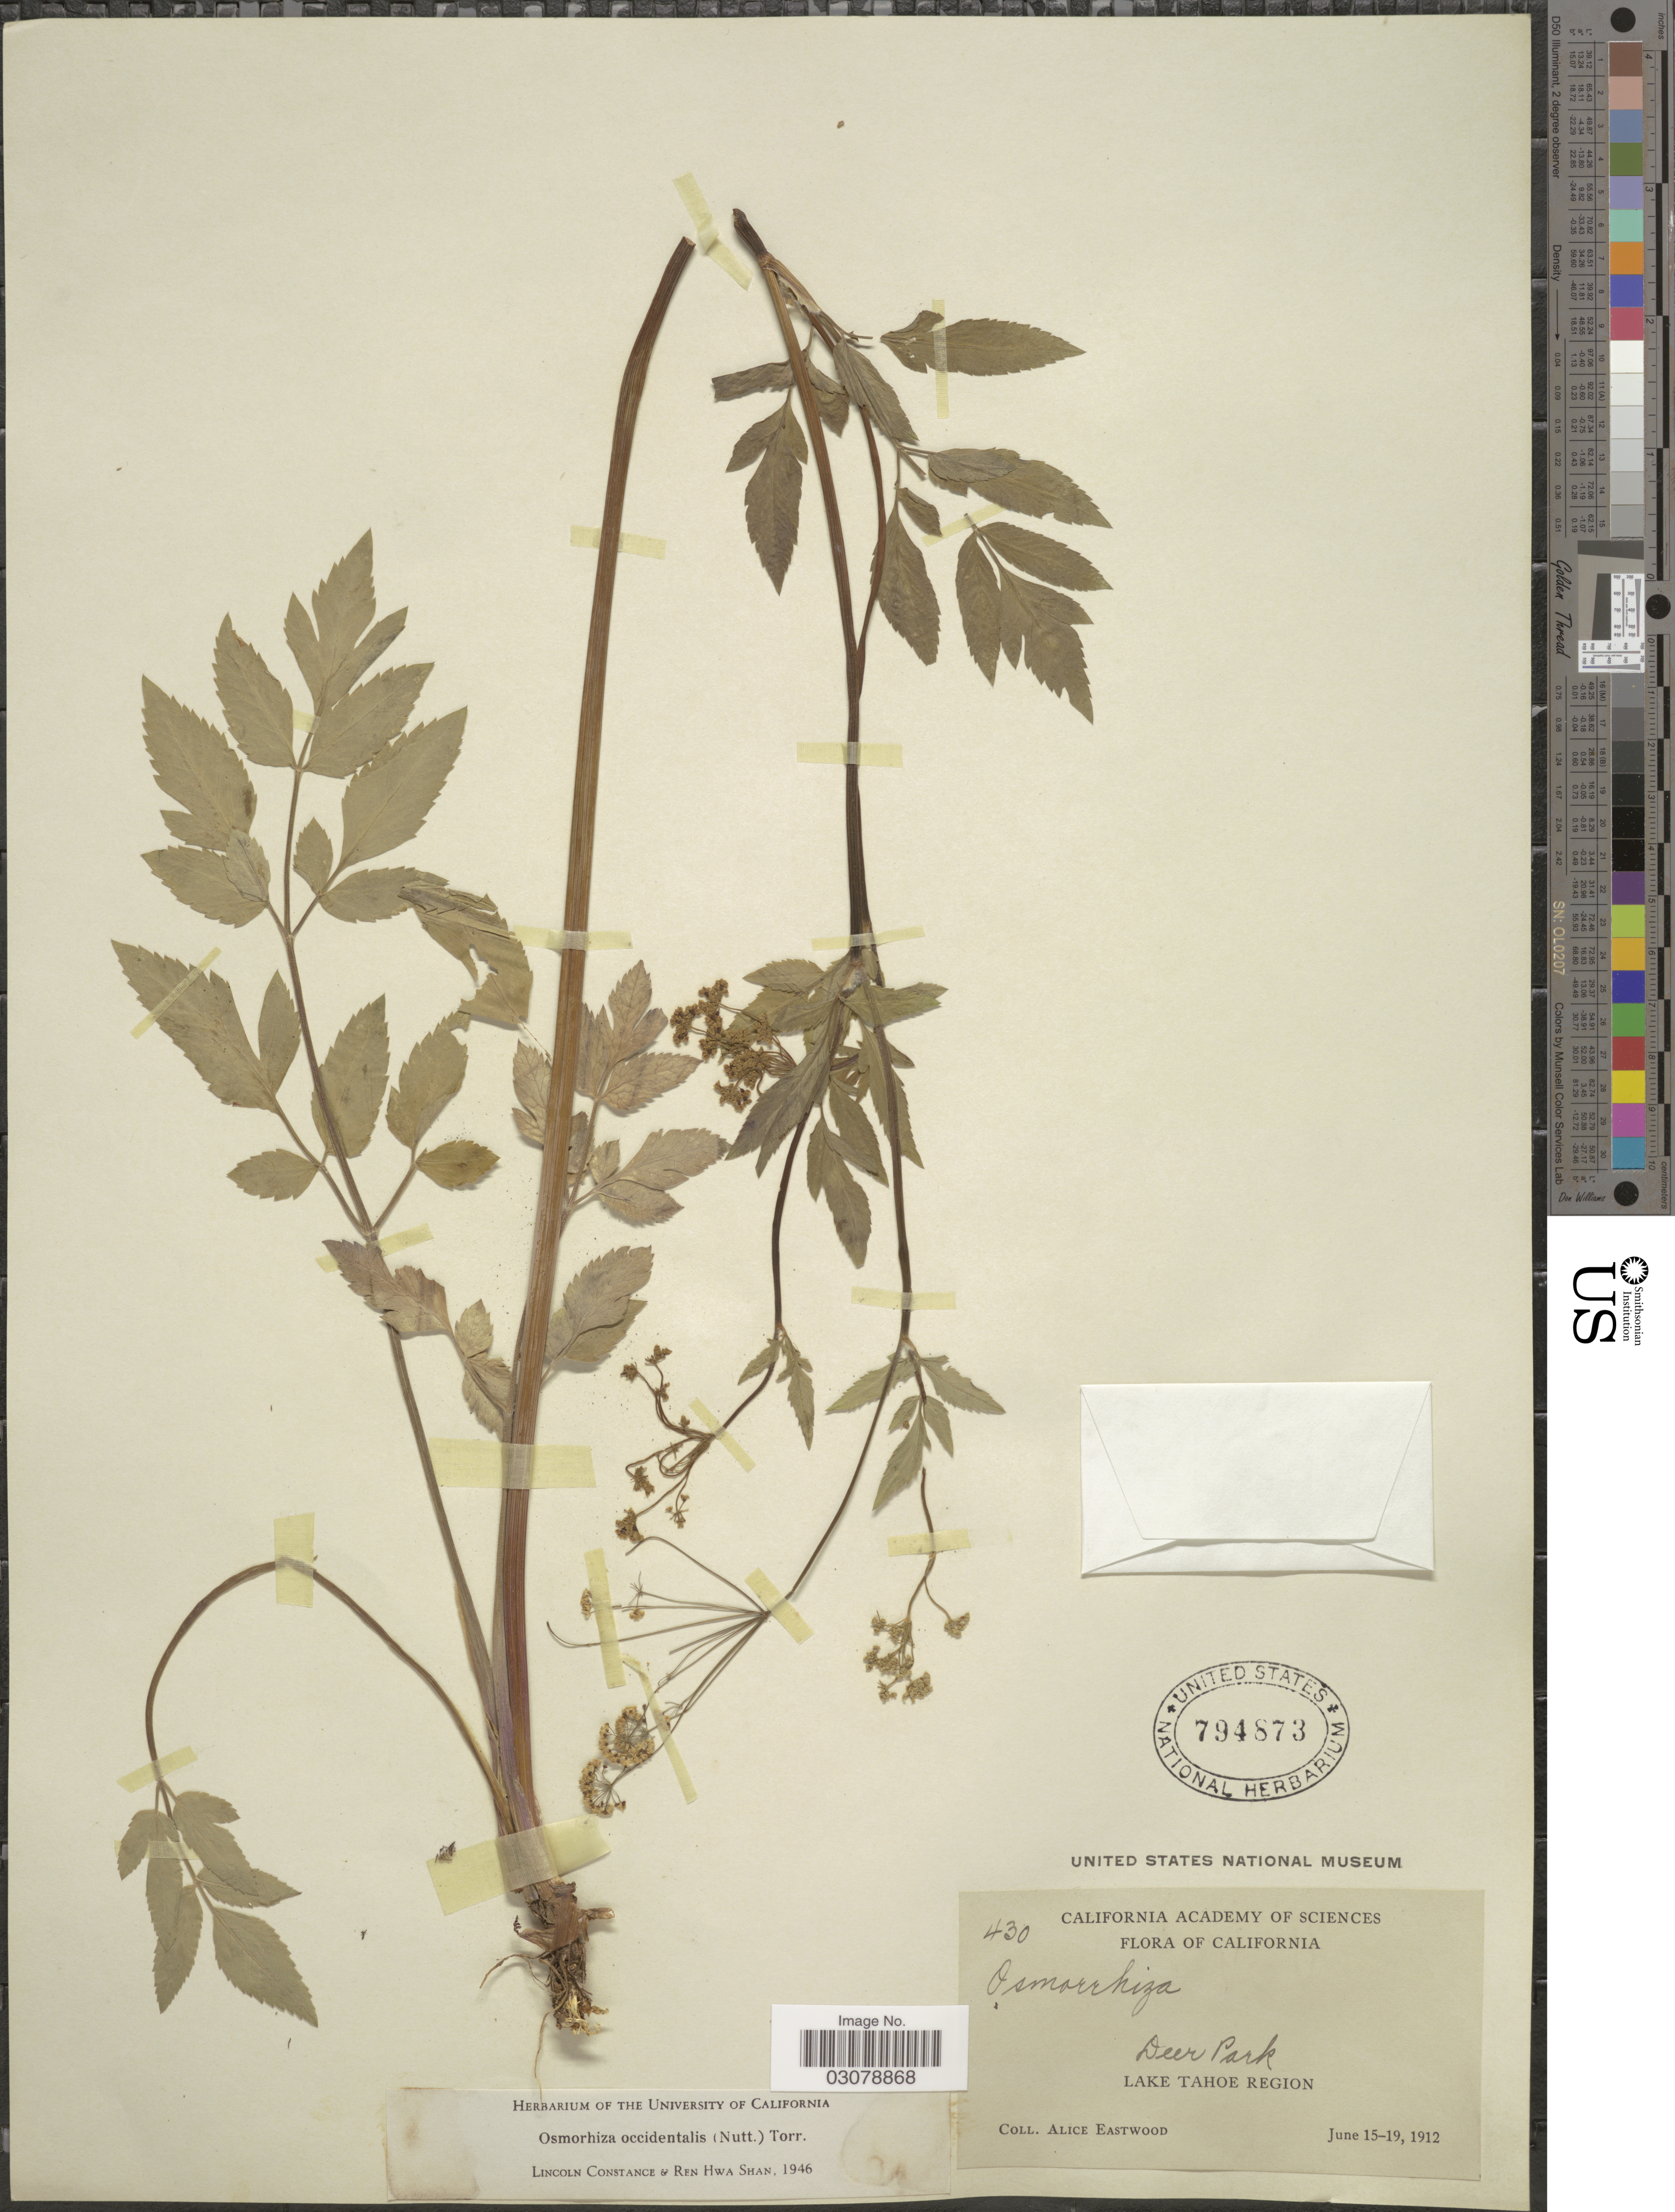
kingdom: Plantae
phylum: Tracheophyta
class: Magnoliopsida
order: Apiales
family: Apiaceae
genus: Osmorhiza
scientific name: Osmorhiza occidentalis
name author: (Nutt.) Torr.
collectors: A. Eastwood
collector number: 430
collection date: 1912-06-15/1912-06-19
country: United States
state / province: California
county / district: Sierra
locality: Deer Park, Lake Tahoe Region.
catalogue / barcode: US 794873